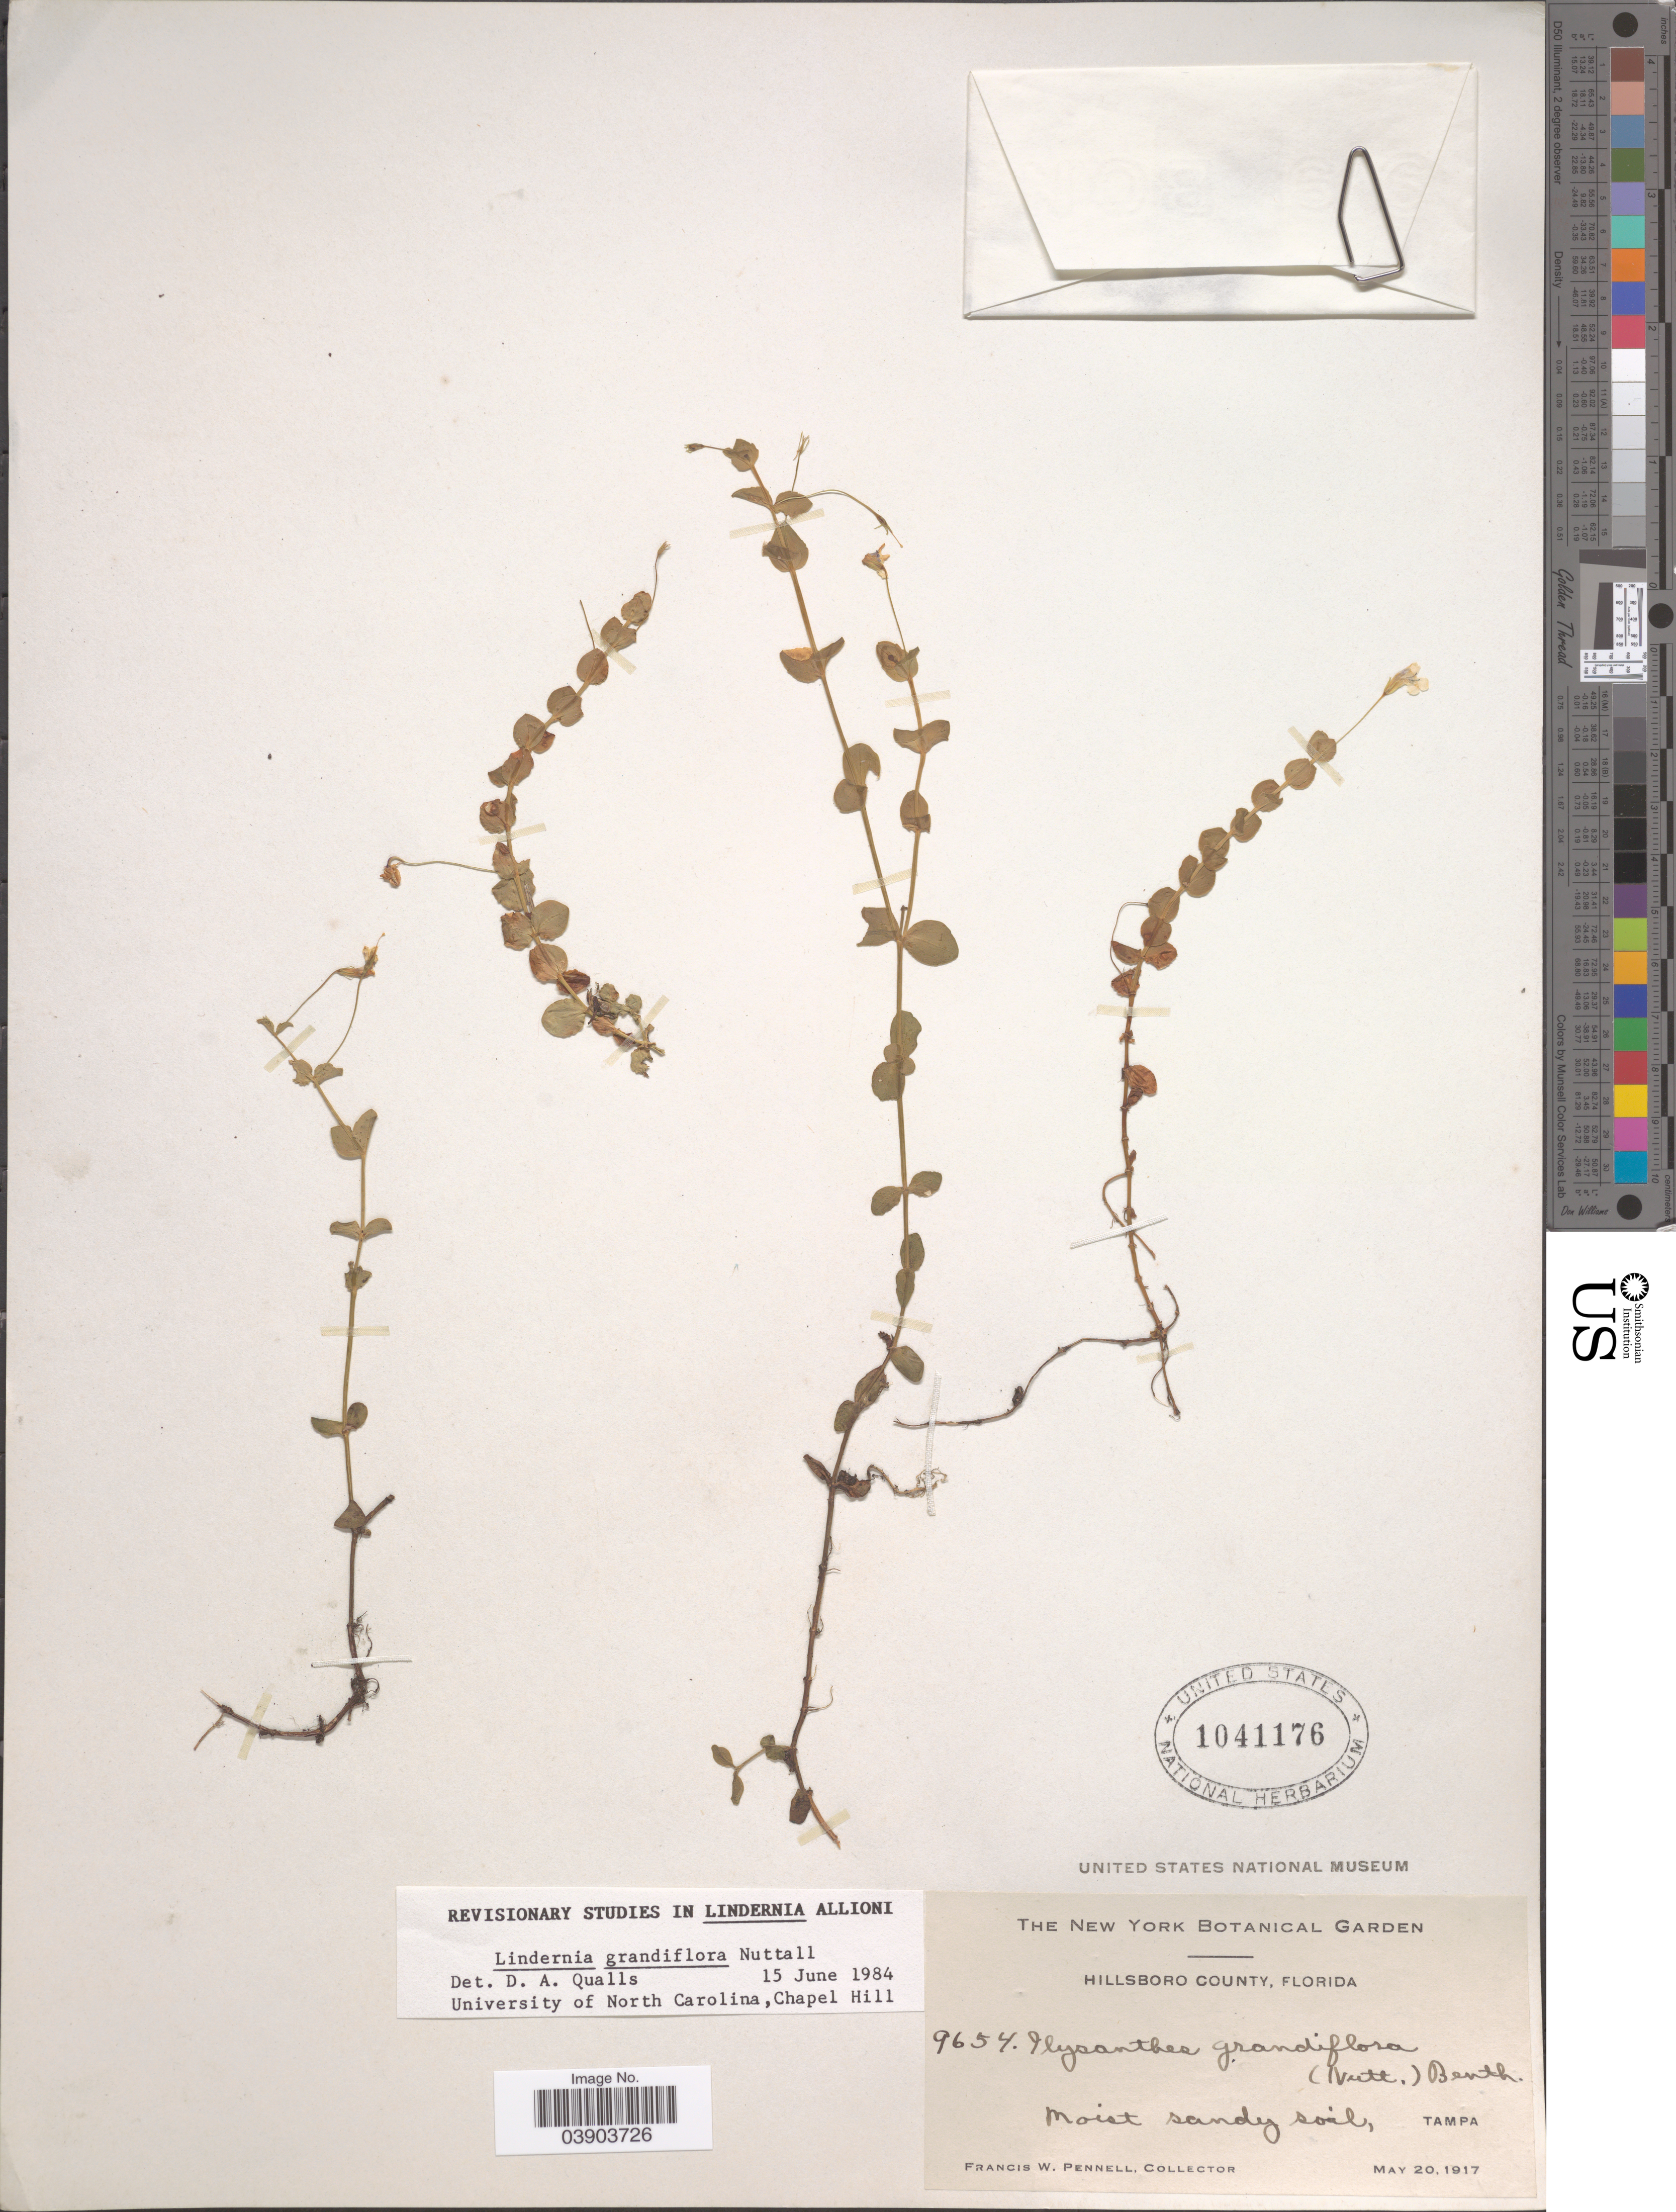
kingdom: Plantae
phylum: Tracheophyta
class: Magnoliopsida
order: Lamiales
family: Linderniaceae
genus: Lindernia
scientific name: Lindernia grandiflora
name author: Nutt.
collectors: F. W. Pennell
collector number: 9654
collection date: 1917-05-20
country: United States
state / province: Florida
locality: Hillsboro County. Tampa.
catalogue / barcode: US 1041176